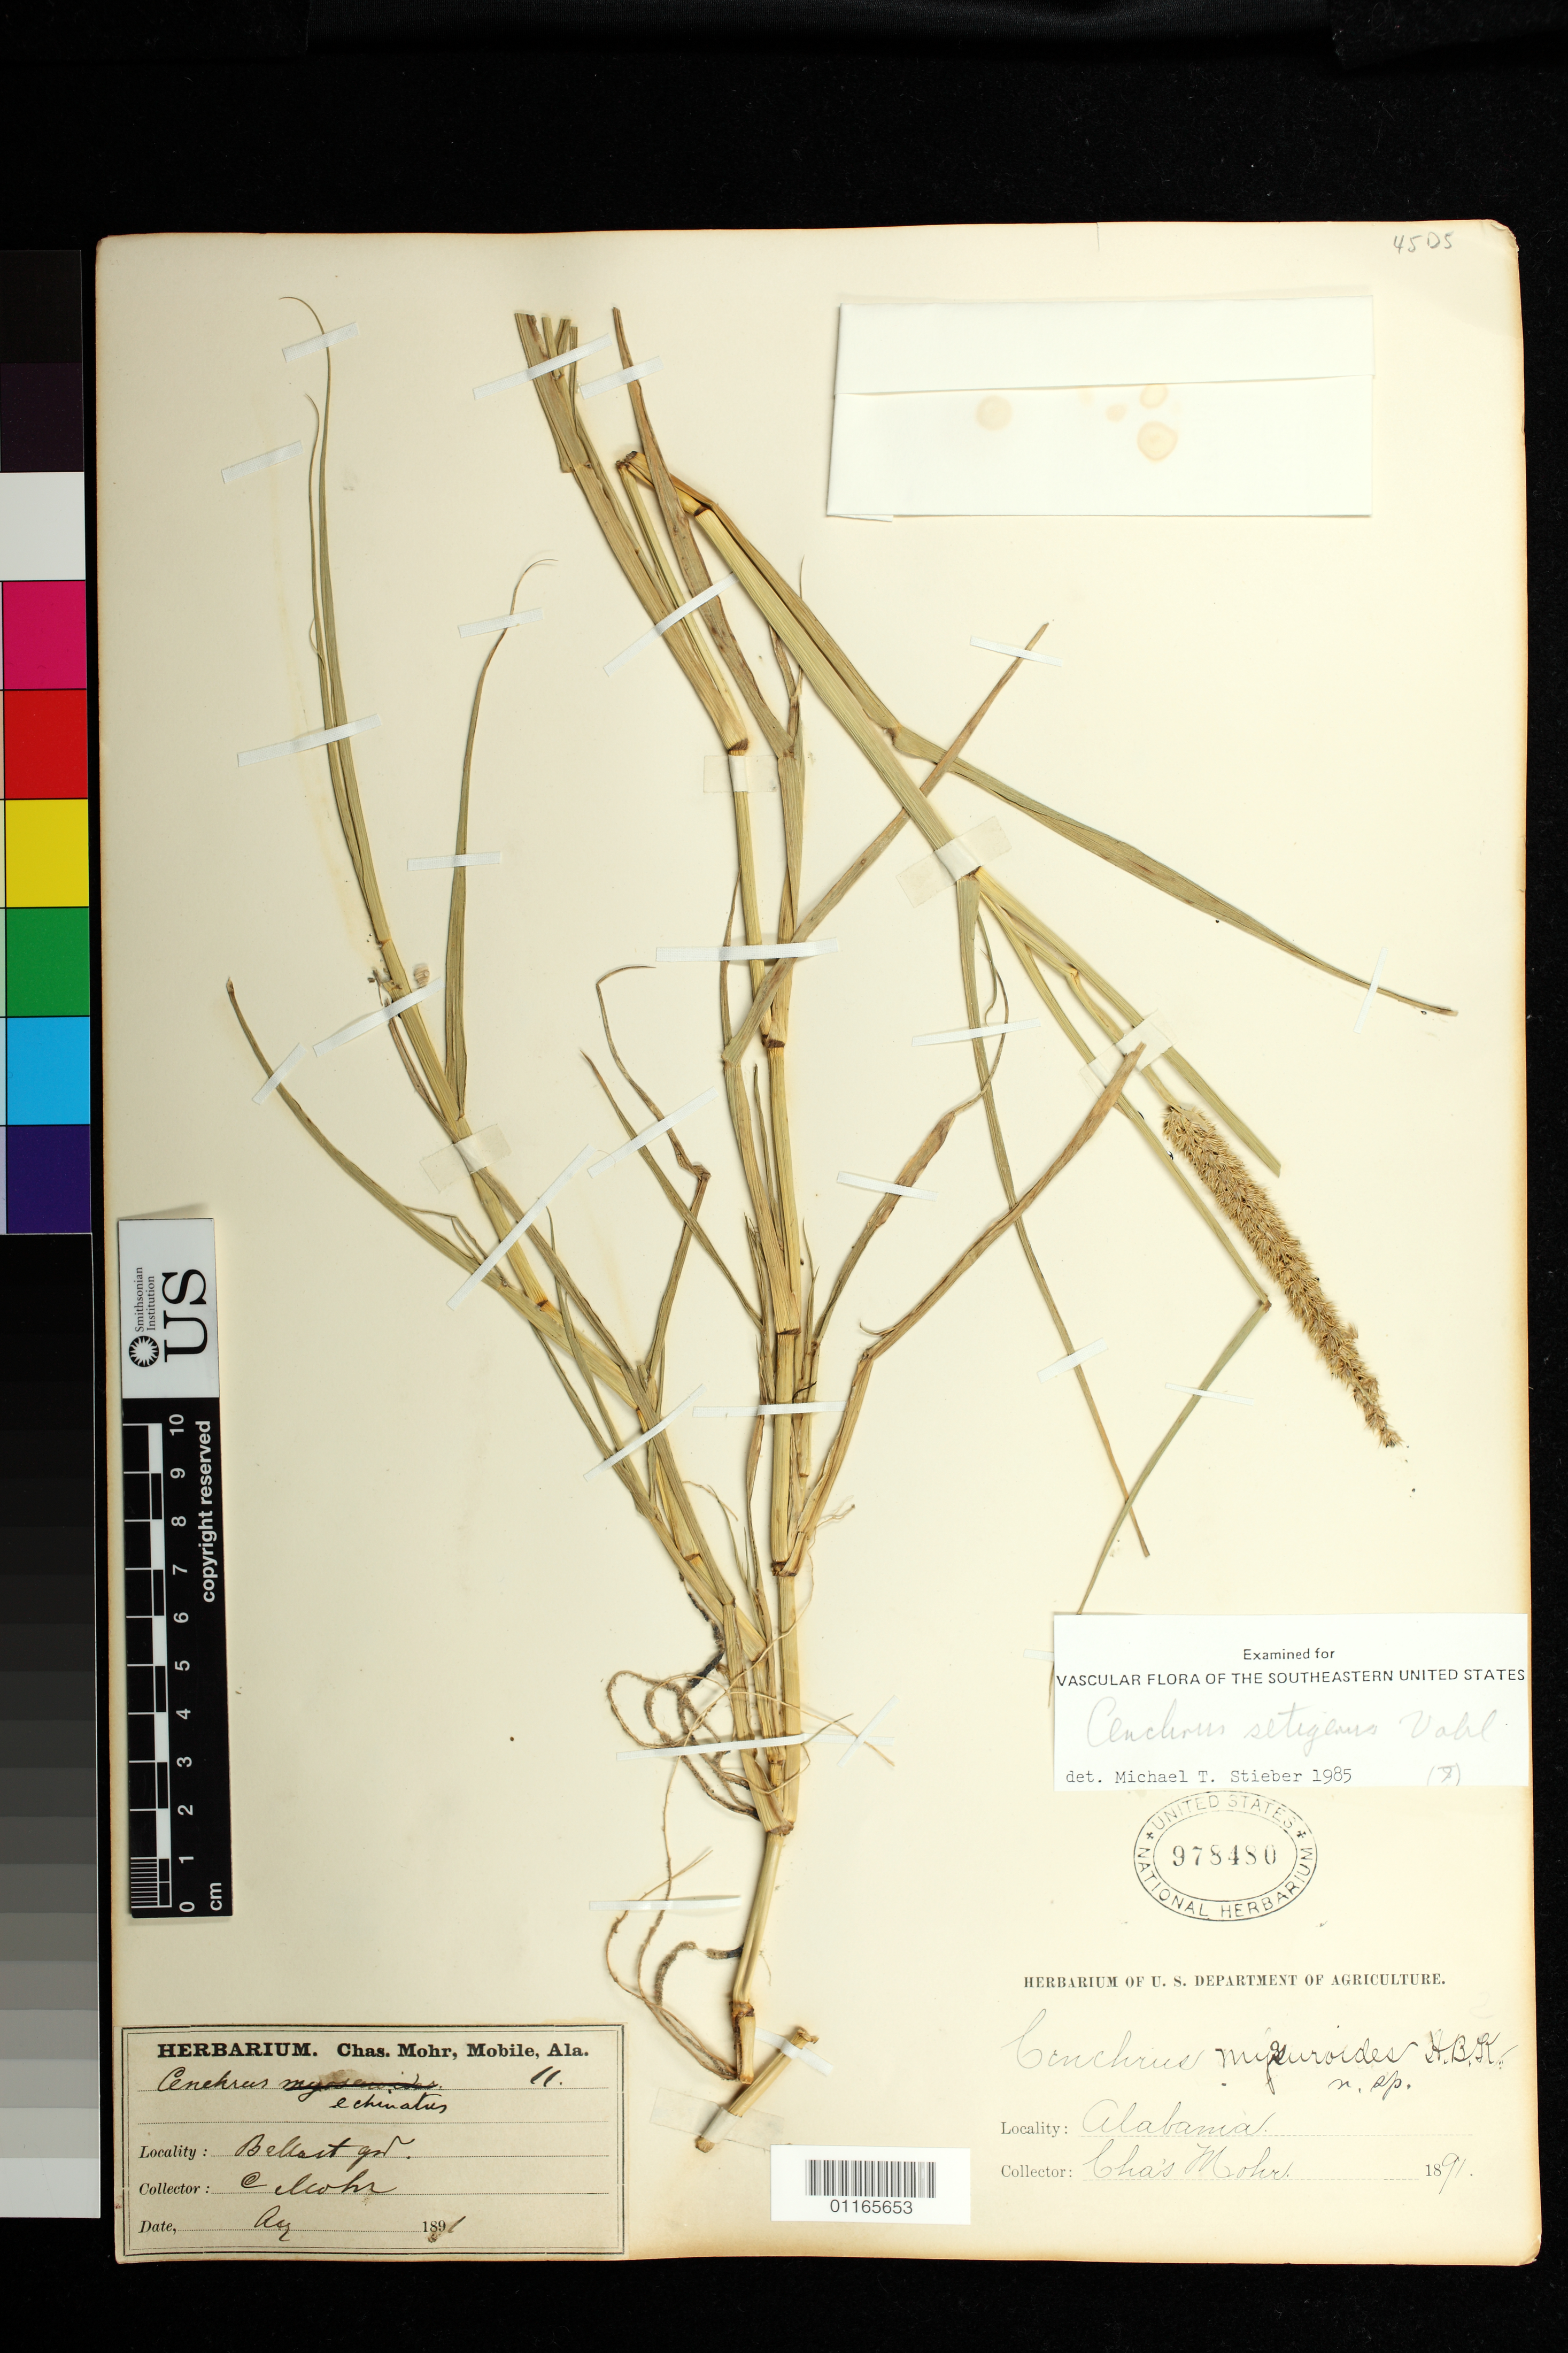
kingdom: Plantae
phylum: Tracheophyta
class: Liliopsida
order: Poales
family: Poaceae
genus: Cenchrus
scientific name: Cenchrus setigerus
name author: Vahl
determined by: Stieber, M. T.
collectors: C. T. Mohr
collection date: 1891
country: United States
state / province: Alabama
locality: Mobile, Alabama. Bellast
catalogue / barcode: US 978480